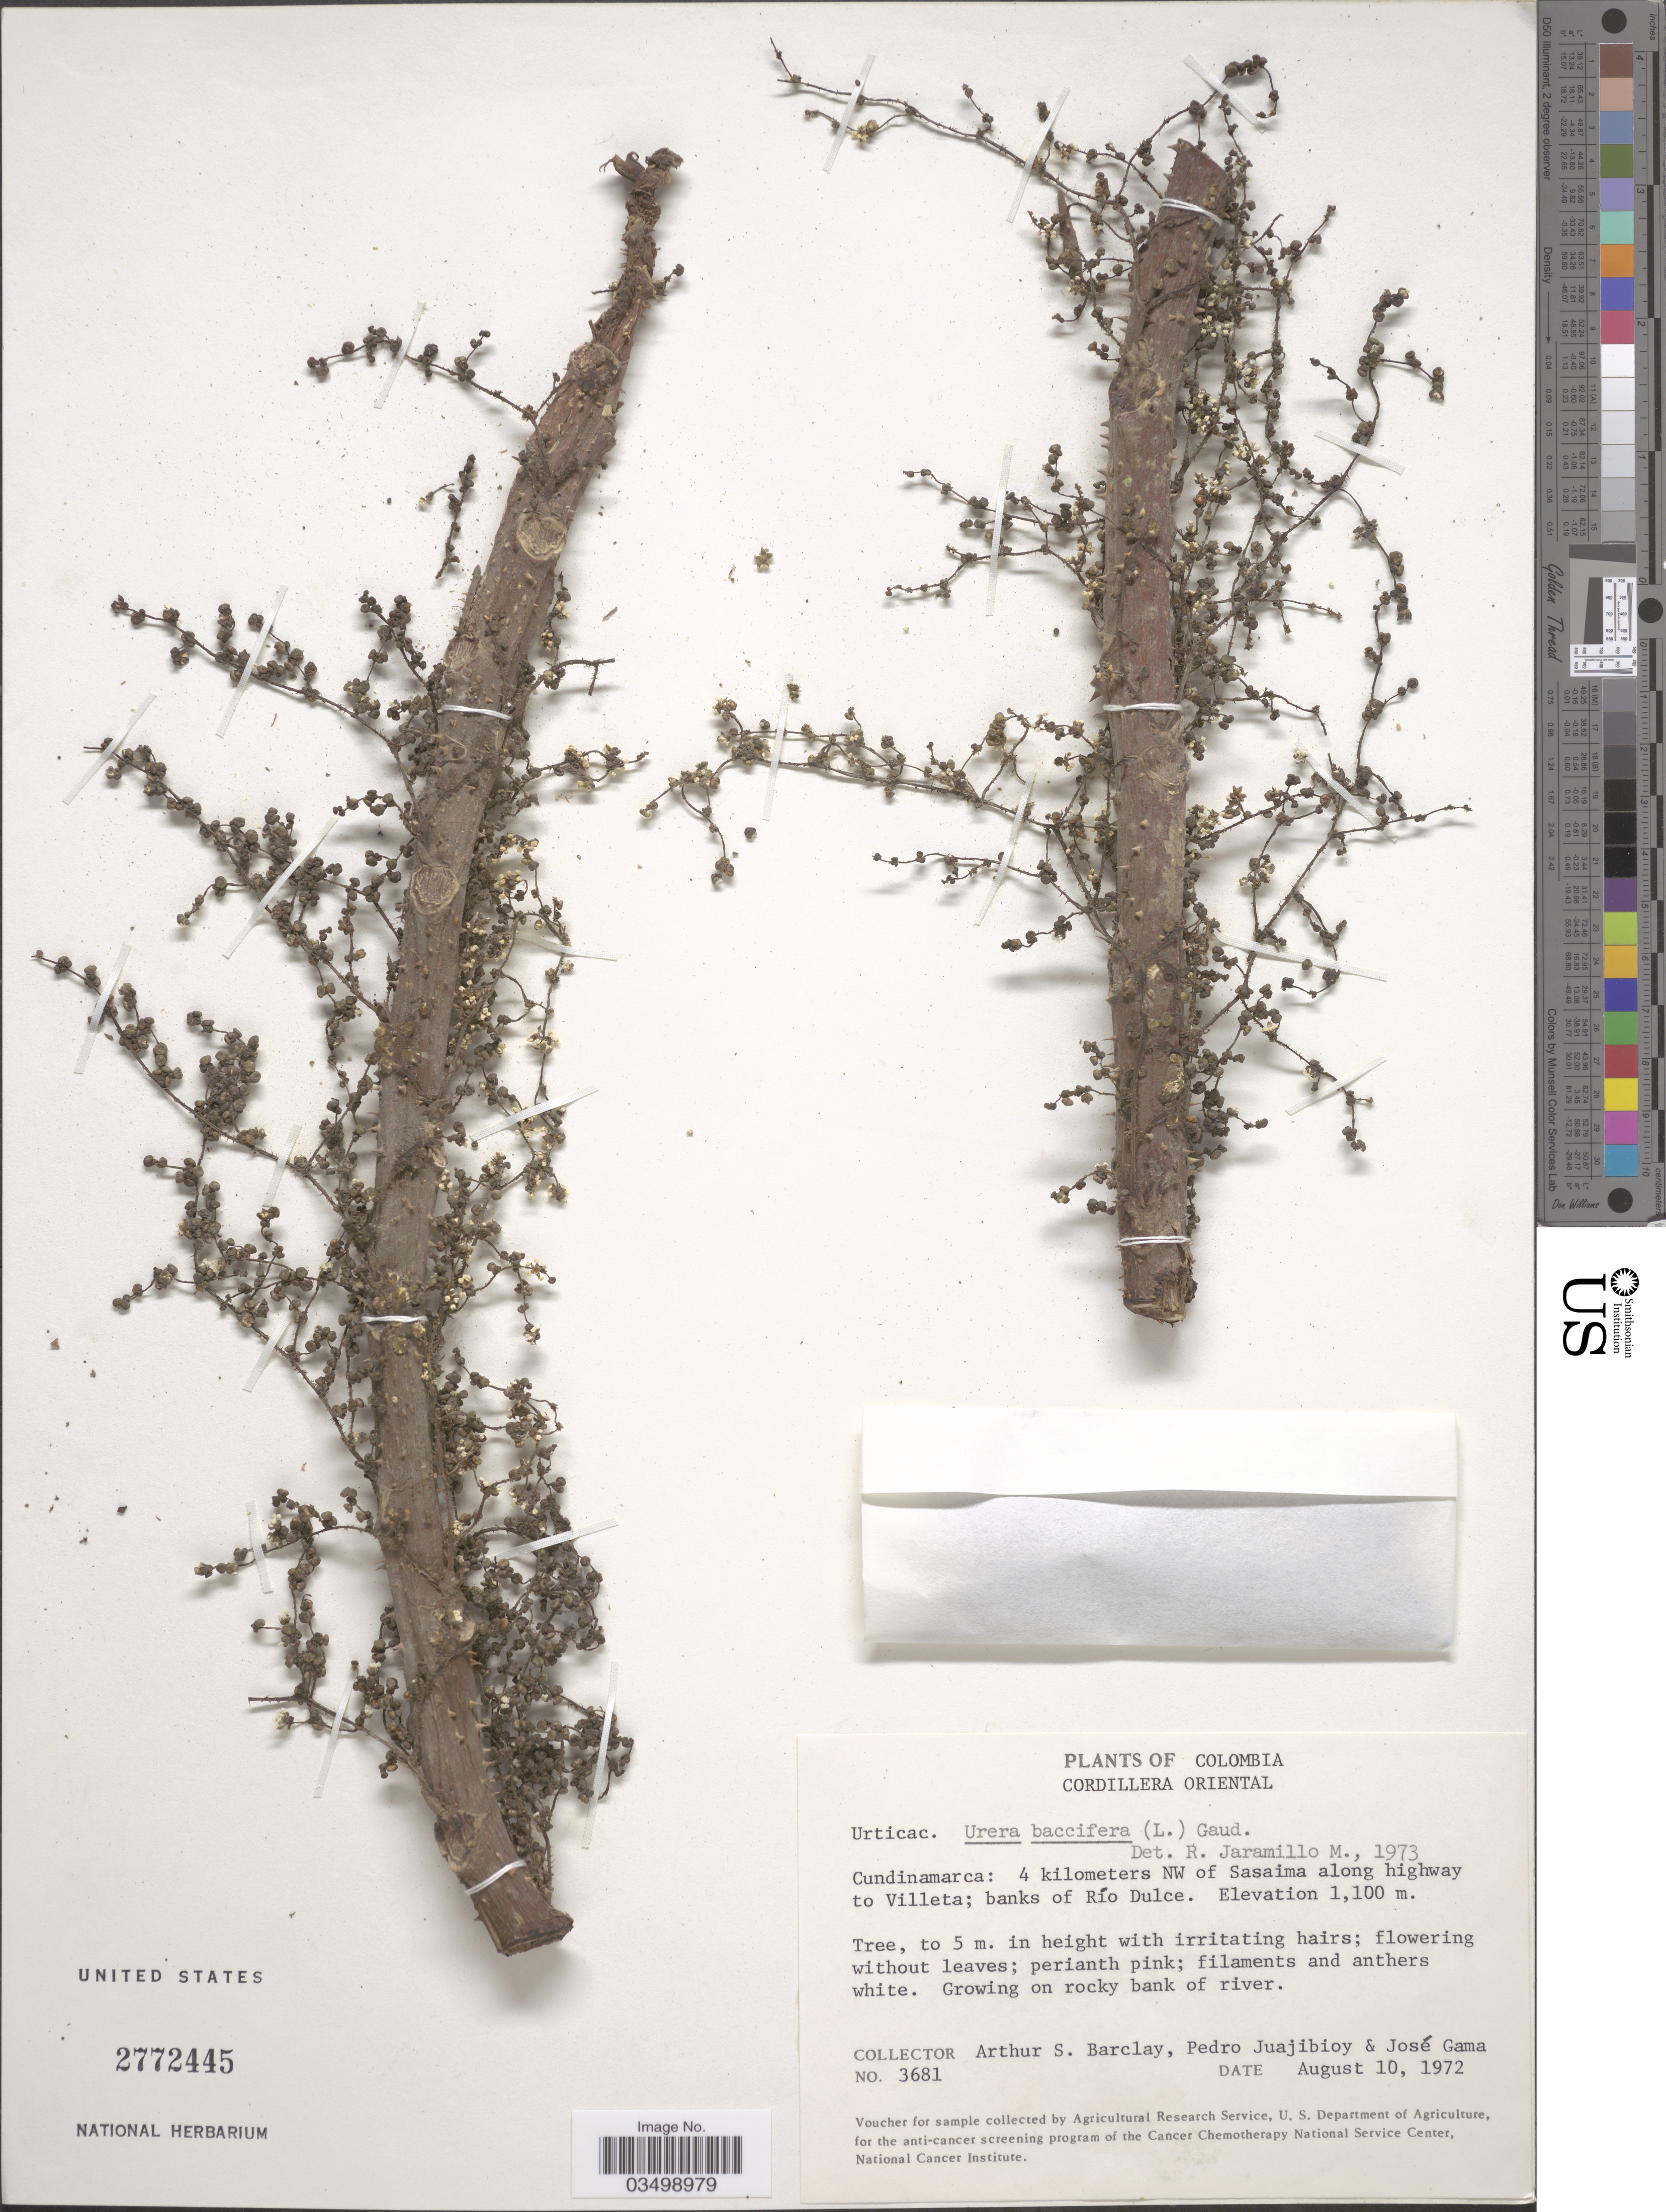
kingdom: Plantae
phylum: Tracheophyta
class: Magnoliopsida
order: Rosales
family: Urticaceae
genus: Urera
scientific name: Urera caracasana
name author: (Jacq.) Gaudich. ex Griseb.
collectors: A. S. Barclay, P. Juajibioy & J. Gama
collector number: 3681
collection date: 1972-08-10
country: Colombia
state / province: Cundinamarca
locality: Cordillera Oriental. 4 kilometers NW of Sasaima along highway to Villeta; banks of Río Dulce.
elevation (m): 1100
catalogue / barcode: US 2772445